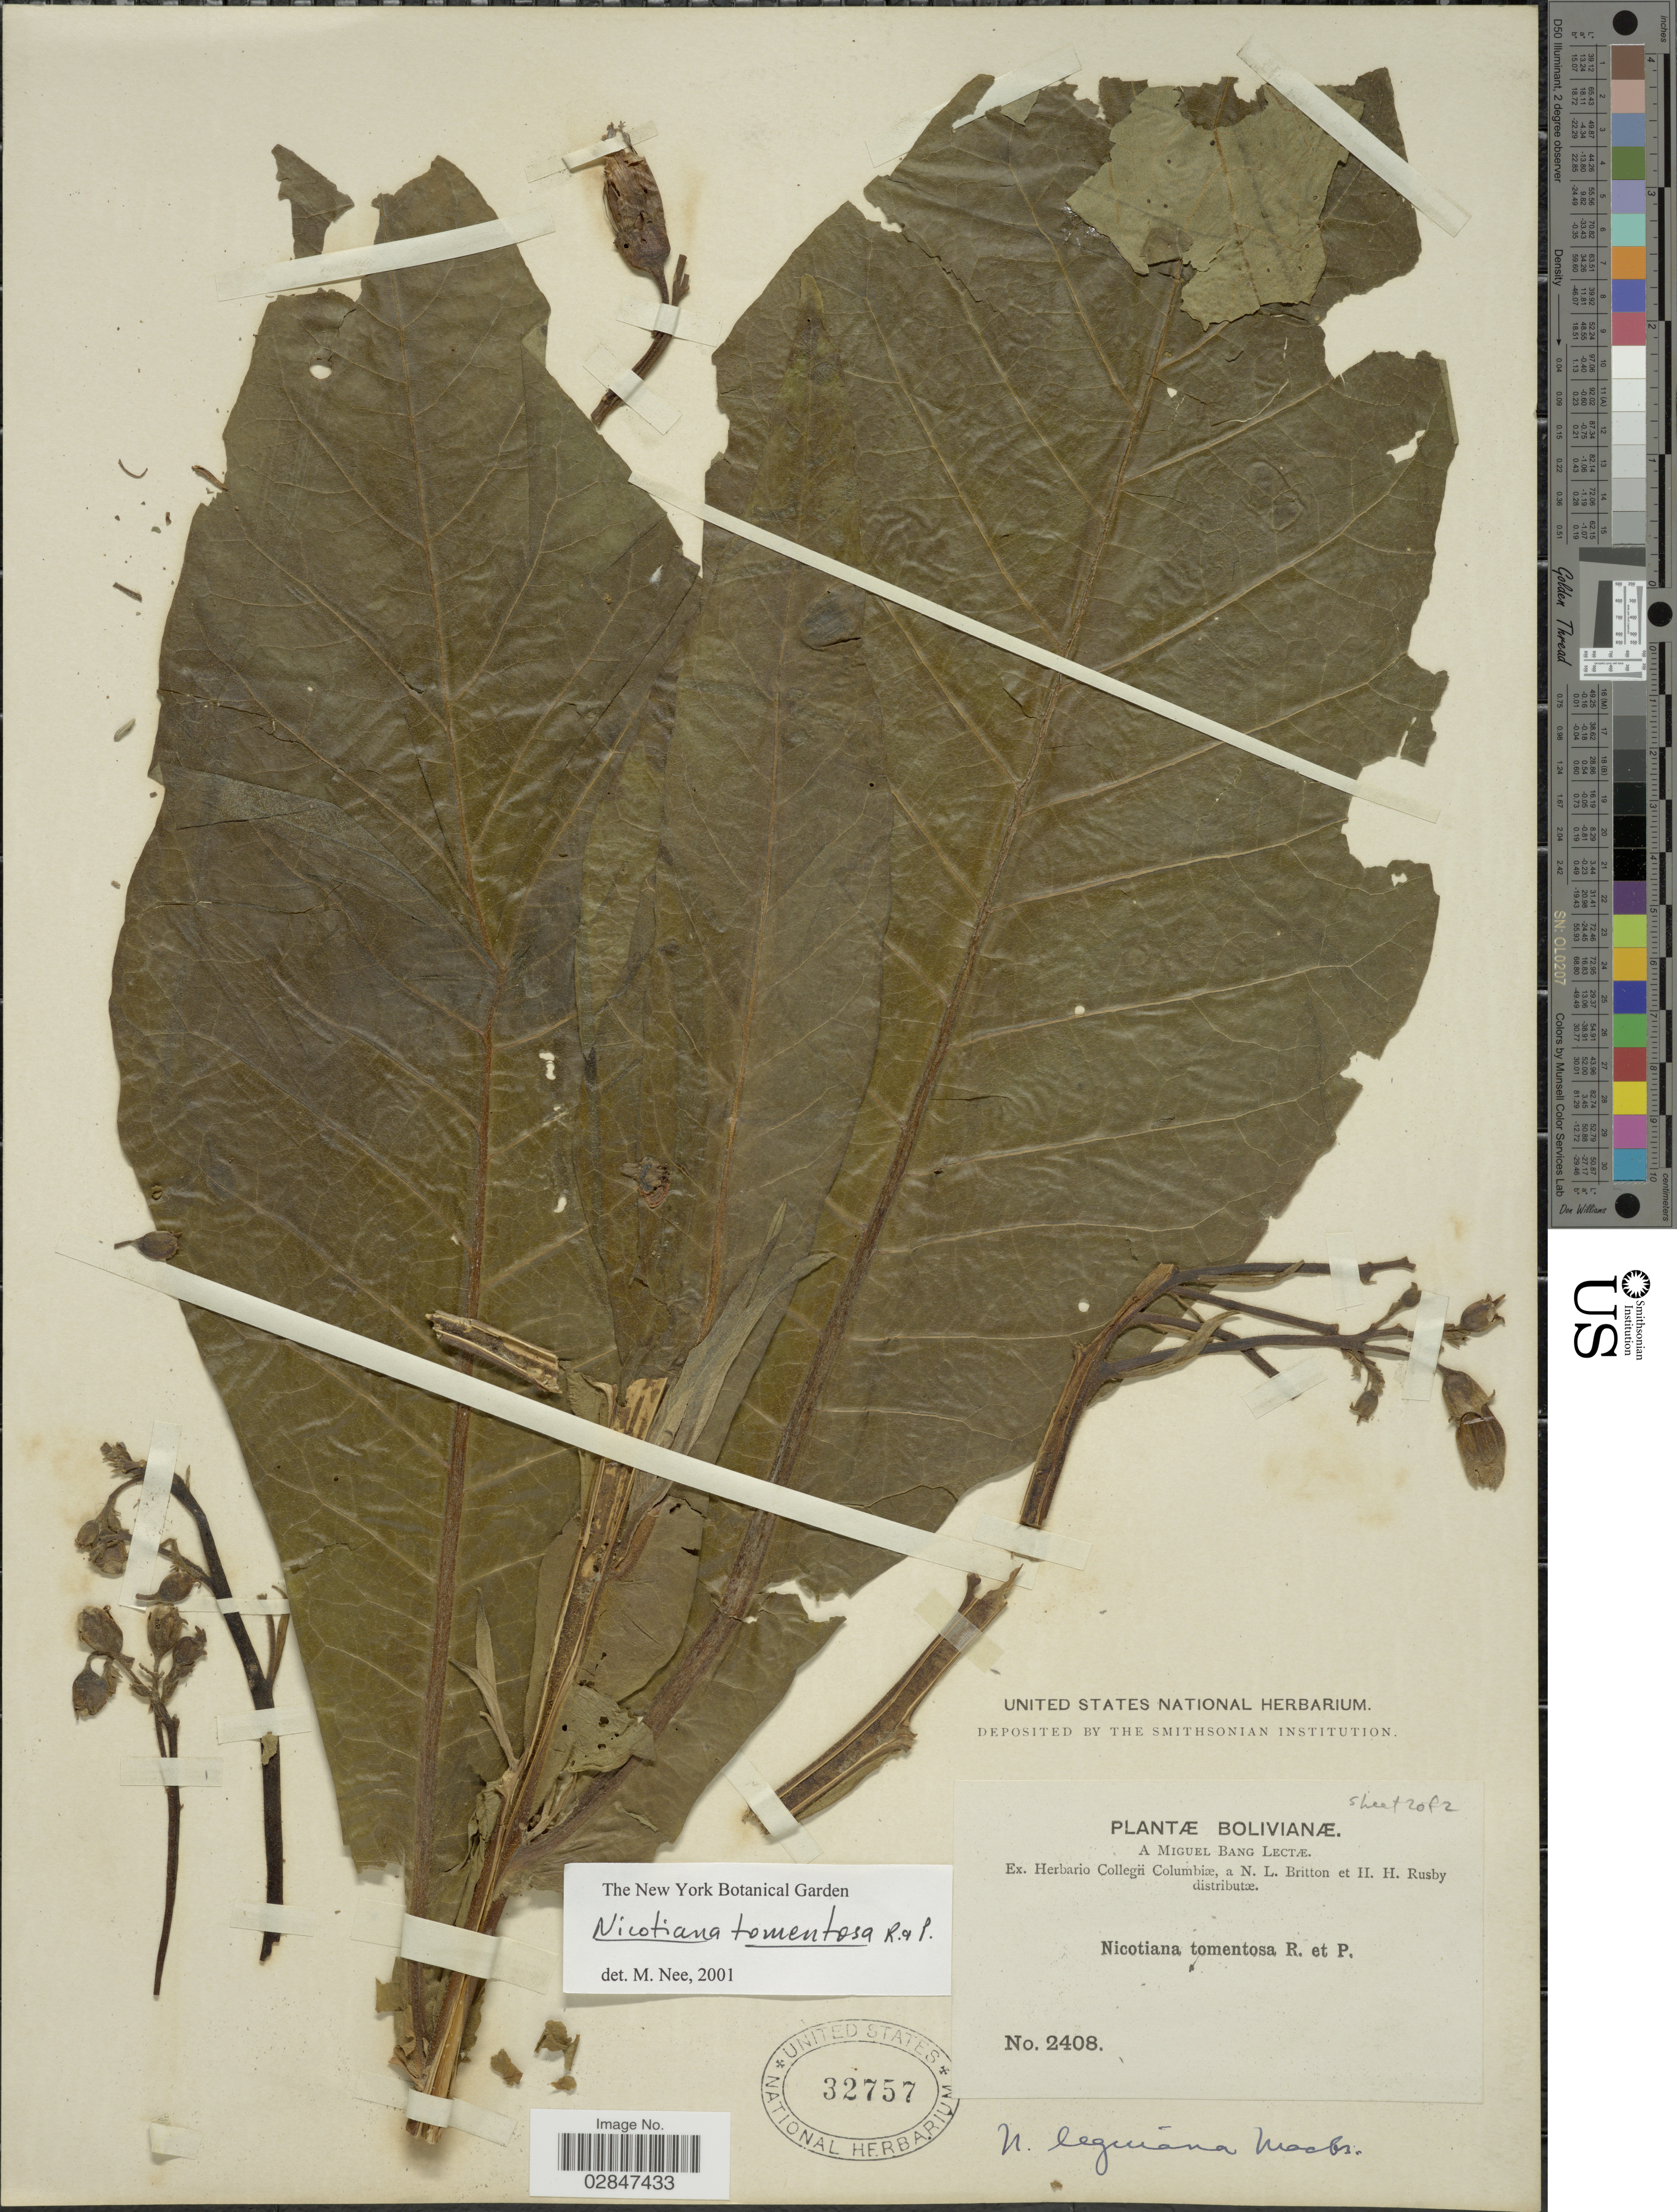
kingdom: Plantae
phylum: Tracheophyta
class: Magnoliopsida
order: Solanales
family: Solanaceae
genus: Nicotiana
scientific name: Nicotiana tomentosa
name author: Ruiz & Pav.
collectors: M. Bang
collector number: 2408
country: Bolivia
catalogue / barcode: US 32757